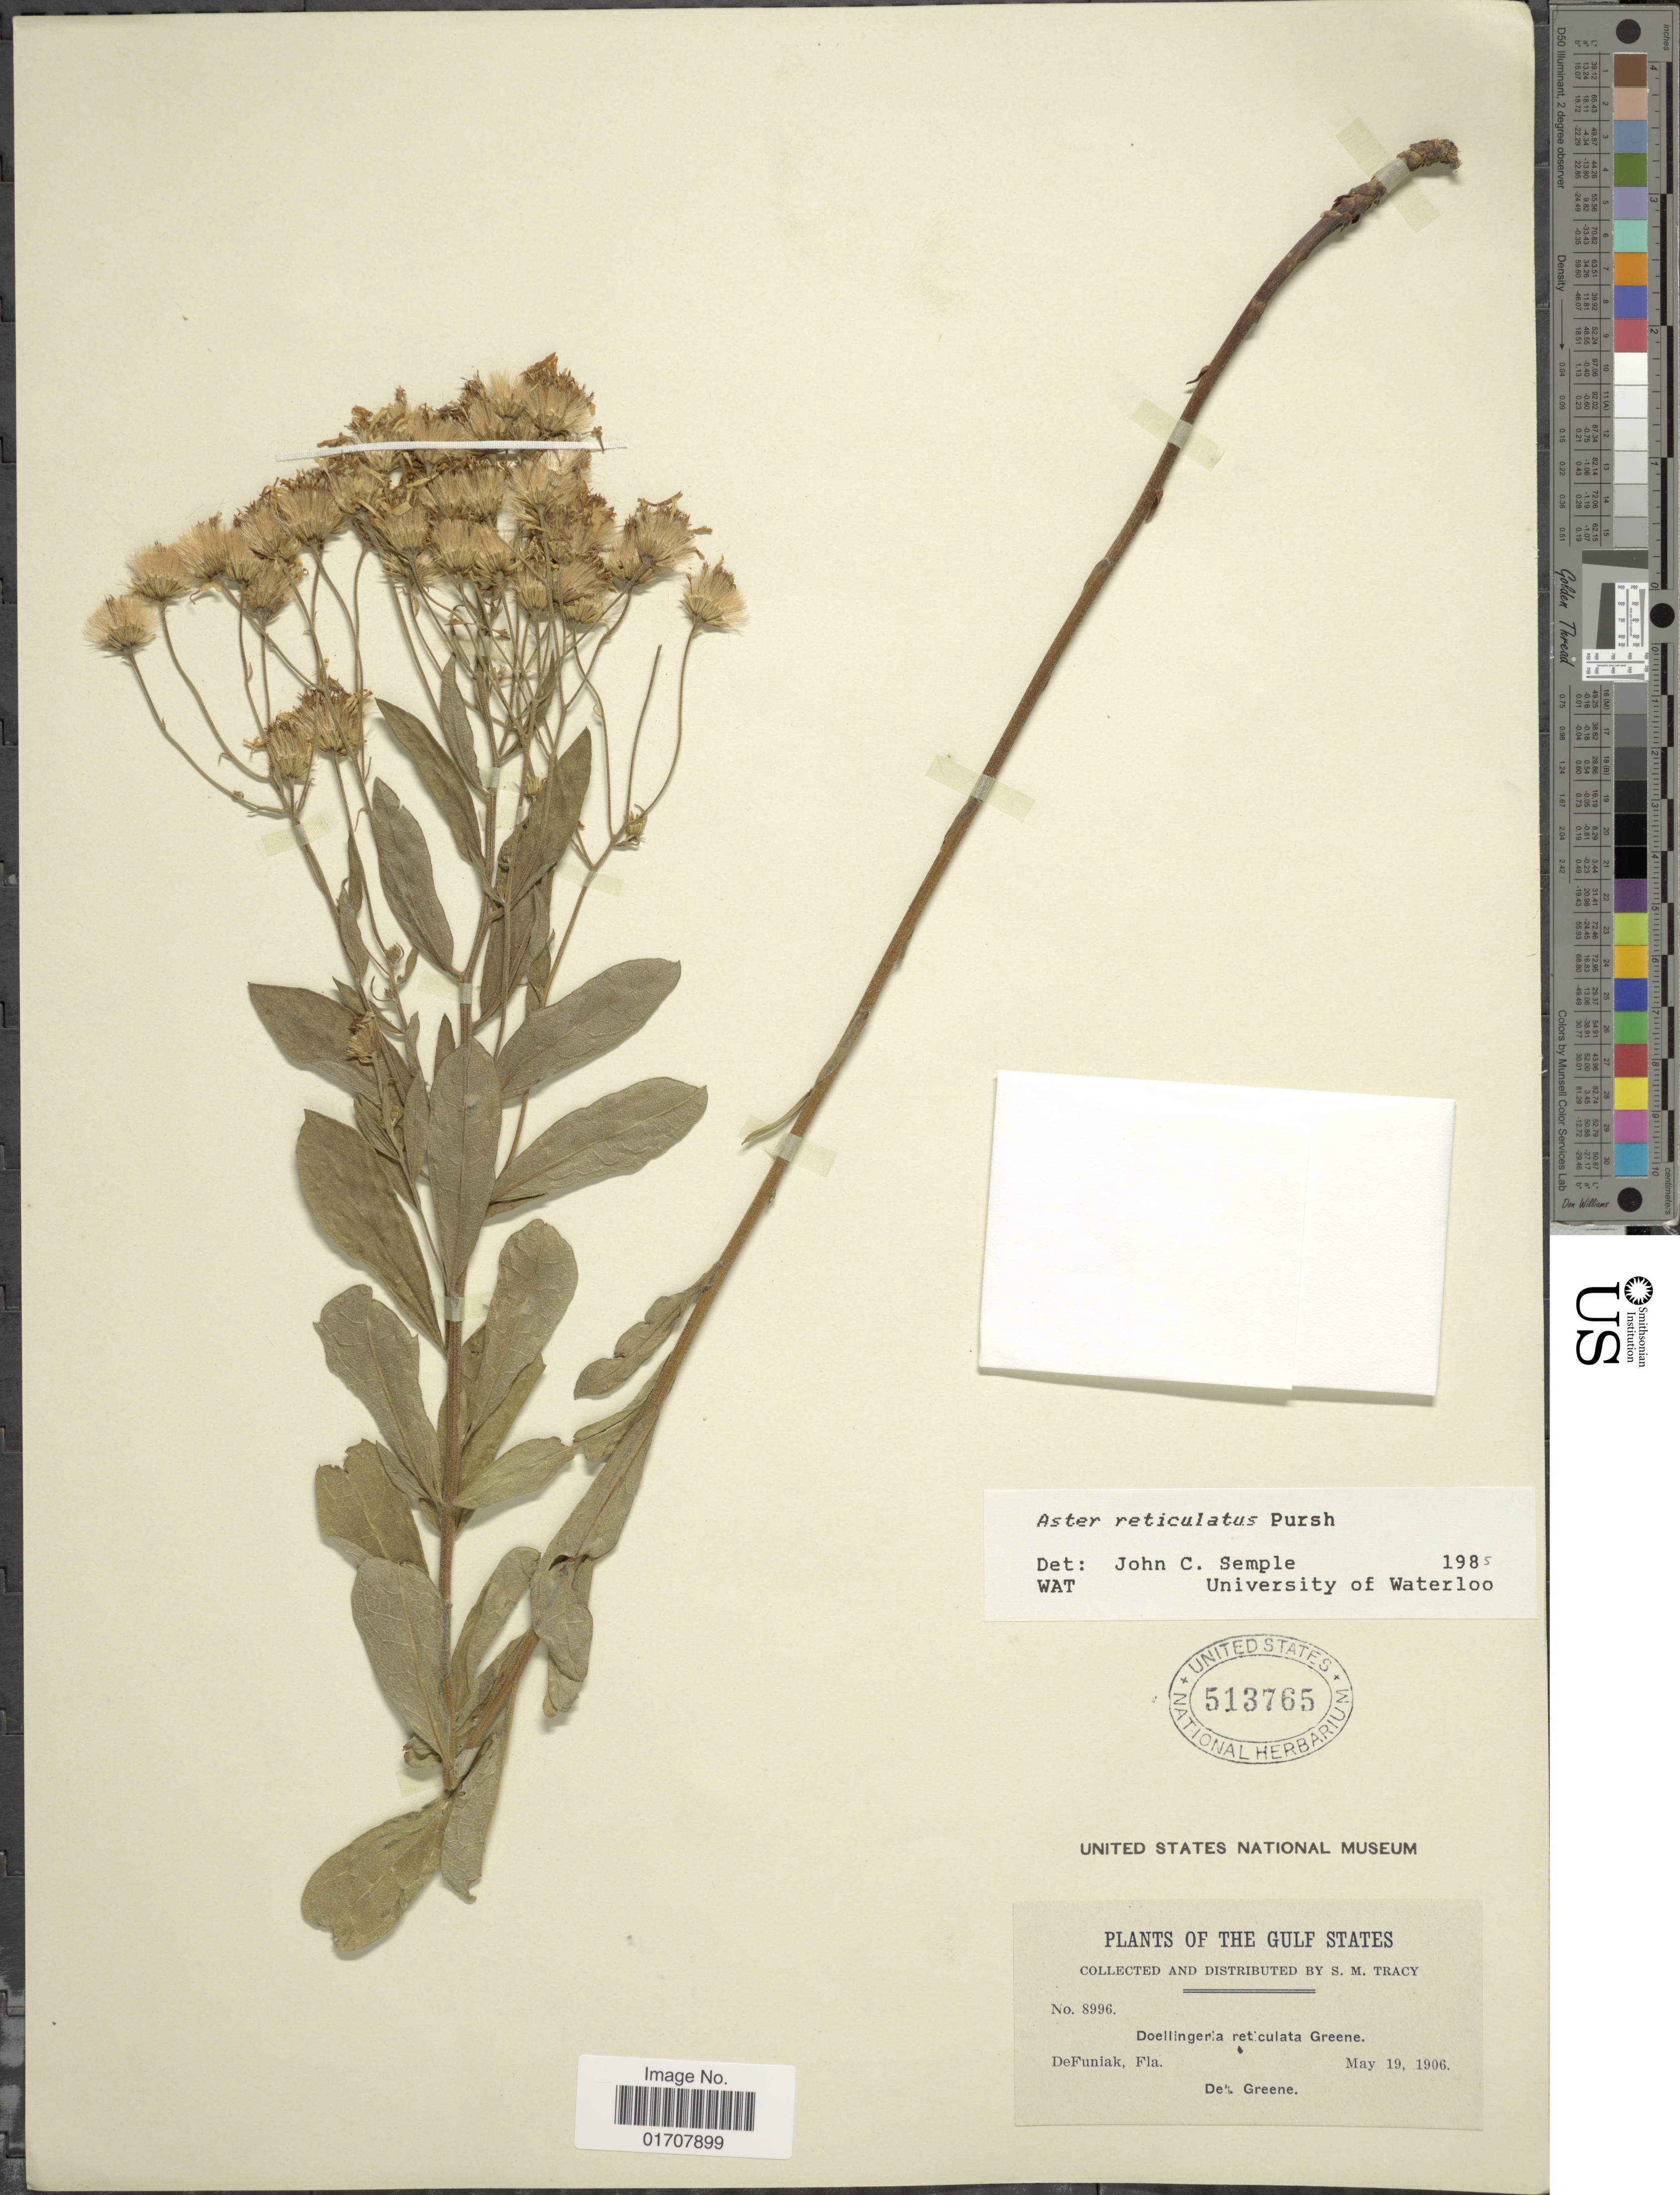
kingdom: Plantae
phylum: Tracheophyta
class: Magnoliopsida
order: Asterales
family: Asteraceae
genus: Oclemena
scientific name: Oclemena reticulata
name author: (Pursh) G.L. Nesom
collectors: S. M. Tracy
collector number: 8996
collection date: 1906-05-19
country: United States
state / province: Florida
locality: The Gulf States, DeFunkiak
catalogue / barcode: US 513765